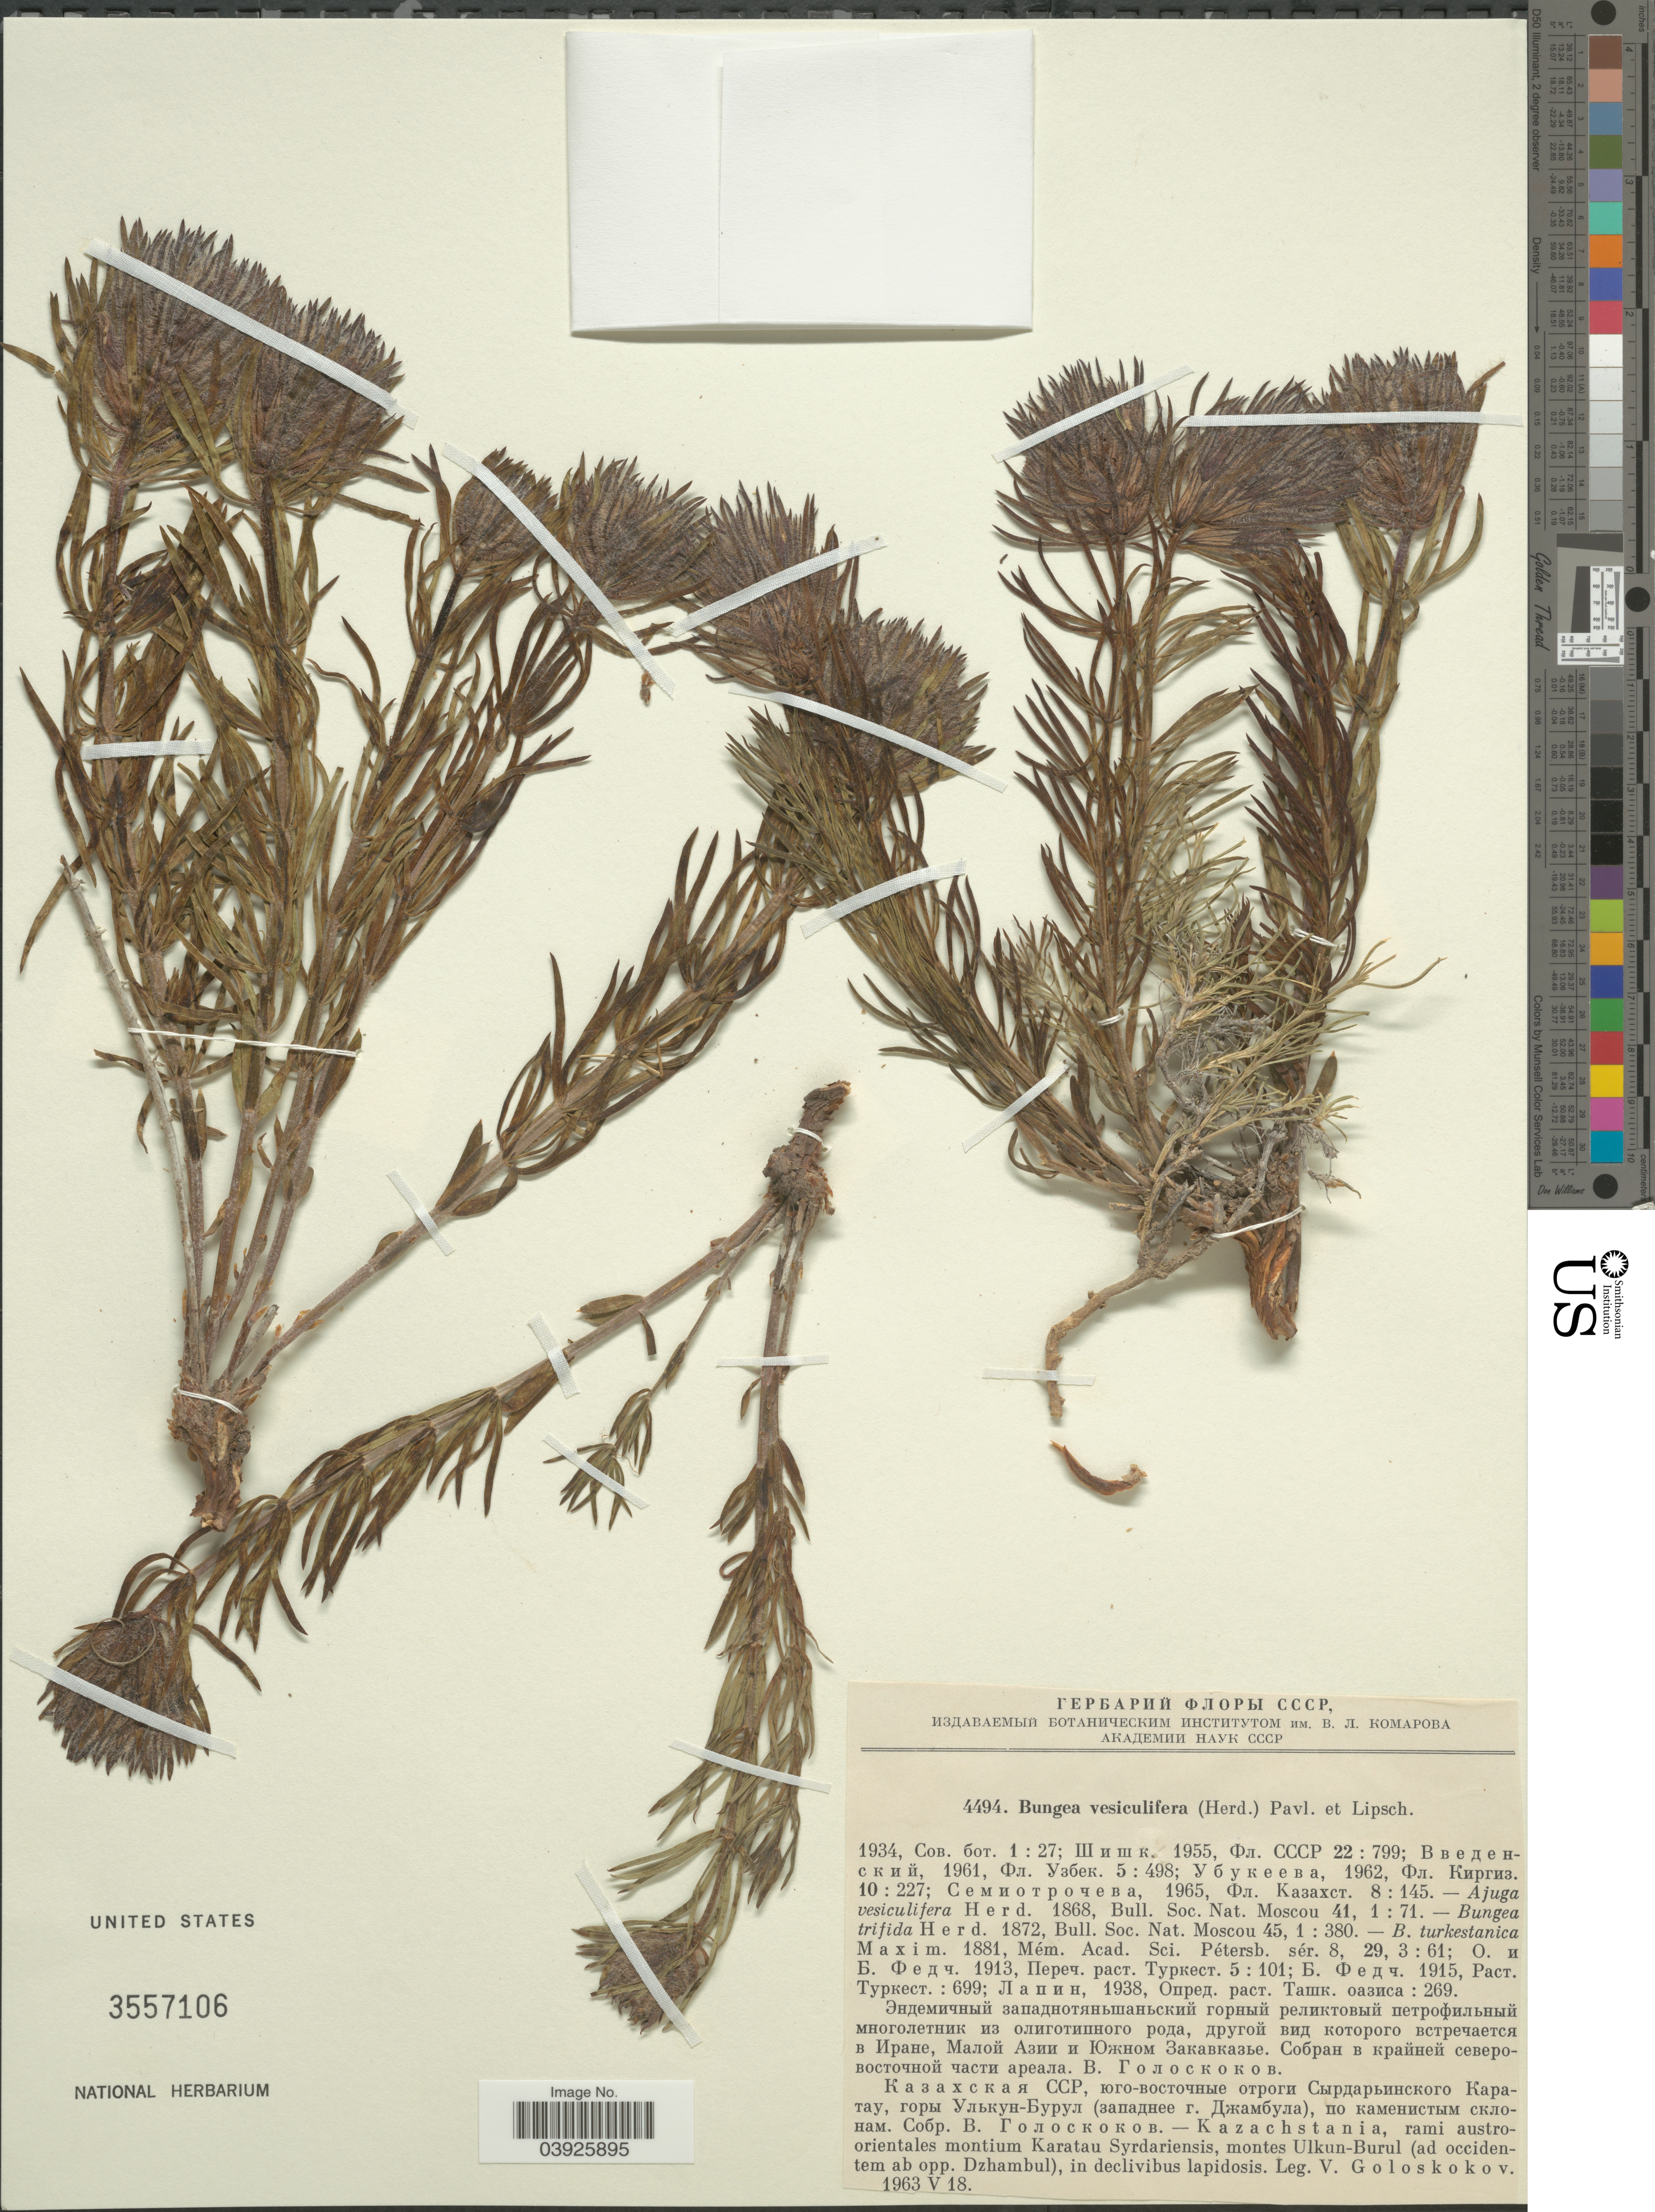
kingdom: Plantae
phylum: Tracheophyta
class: Magnoliopsida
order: Lamiales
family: Orobanchaceae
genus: Bungea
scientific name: Bungea vesiculifera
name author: (Herd.) Pavlov & Lipsch.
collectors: V. P. Goloskokov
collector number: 4494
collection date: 1963-05-18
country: Kazakhstan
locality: Kazachstania, rami austro-orientalis montium Karatau Syrdariensis, montes Ulkun-Burul (ad occidentem ab opp. Dzhambul), in declivibus lapidosis.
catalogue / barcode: US 3557106